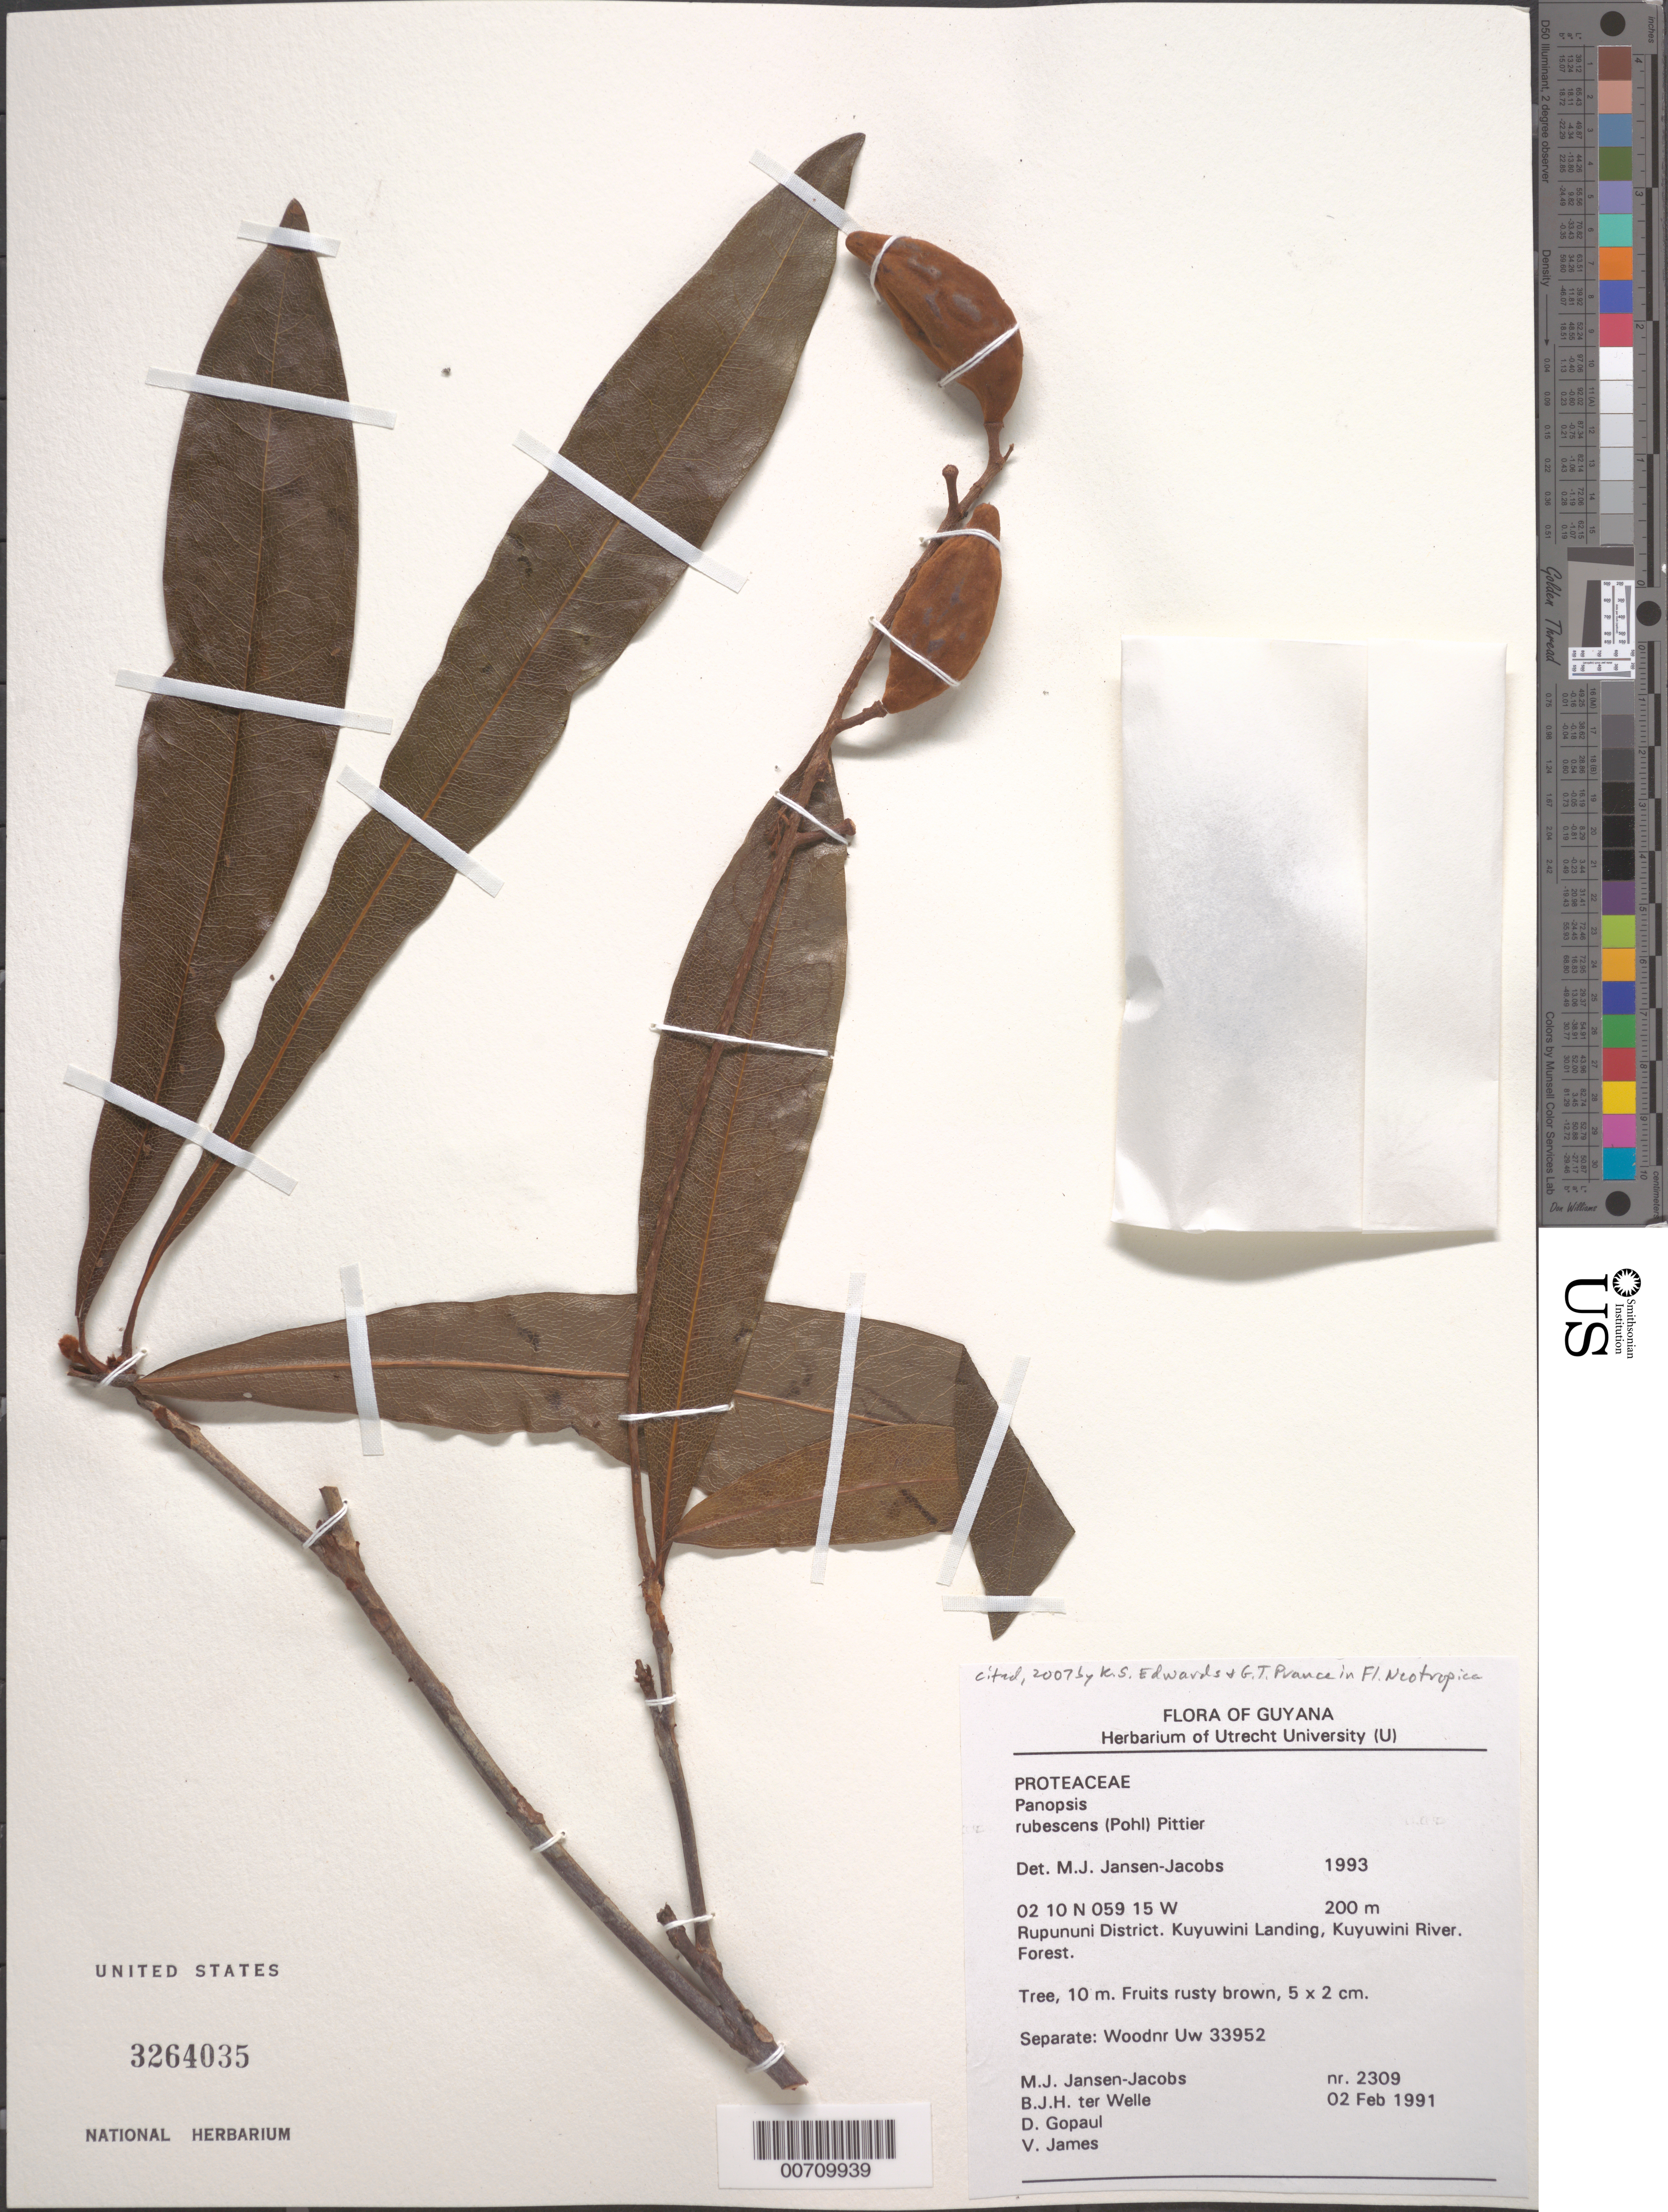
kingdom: Plantae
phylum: Tracheophyta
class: Magnoliopsida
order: Proteales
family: Proteaceae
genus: Panopsis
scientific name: Panopsis rubescens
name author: (Pohl) Pittier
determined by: Jansen-Jacobs, M. J., (U), Nationaal Herbarium Nederland, Utrecht University branch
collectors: M. J. Jansen-Jacobs, B. Welle, D. Gopaul & V. James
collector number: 2309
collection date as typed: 2-Feb-91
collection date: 1991-02-02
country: Guyana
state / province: U. Takutu-U. Essequibo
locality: Kuyuwini Landing, Kuyuwini River, Rupununi District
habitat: Forest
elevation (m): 200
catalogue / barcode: US 3264035